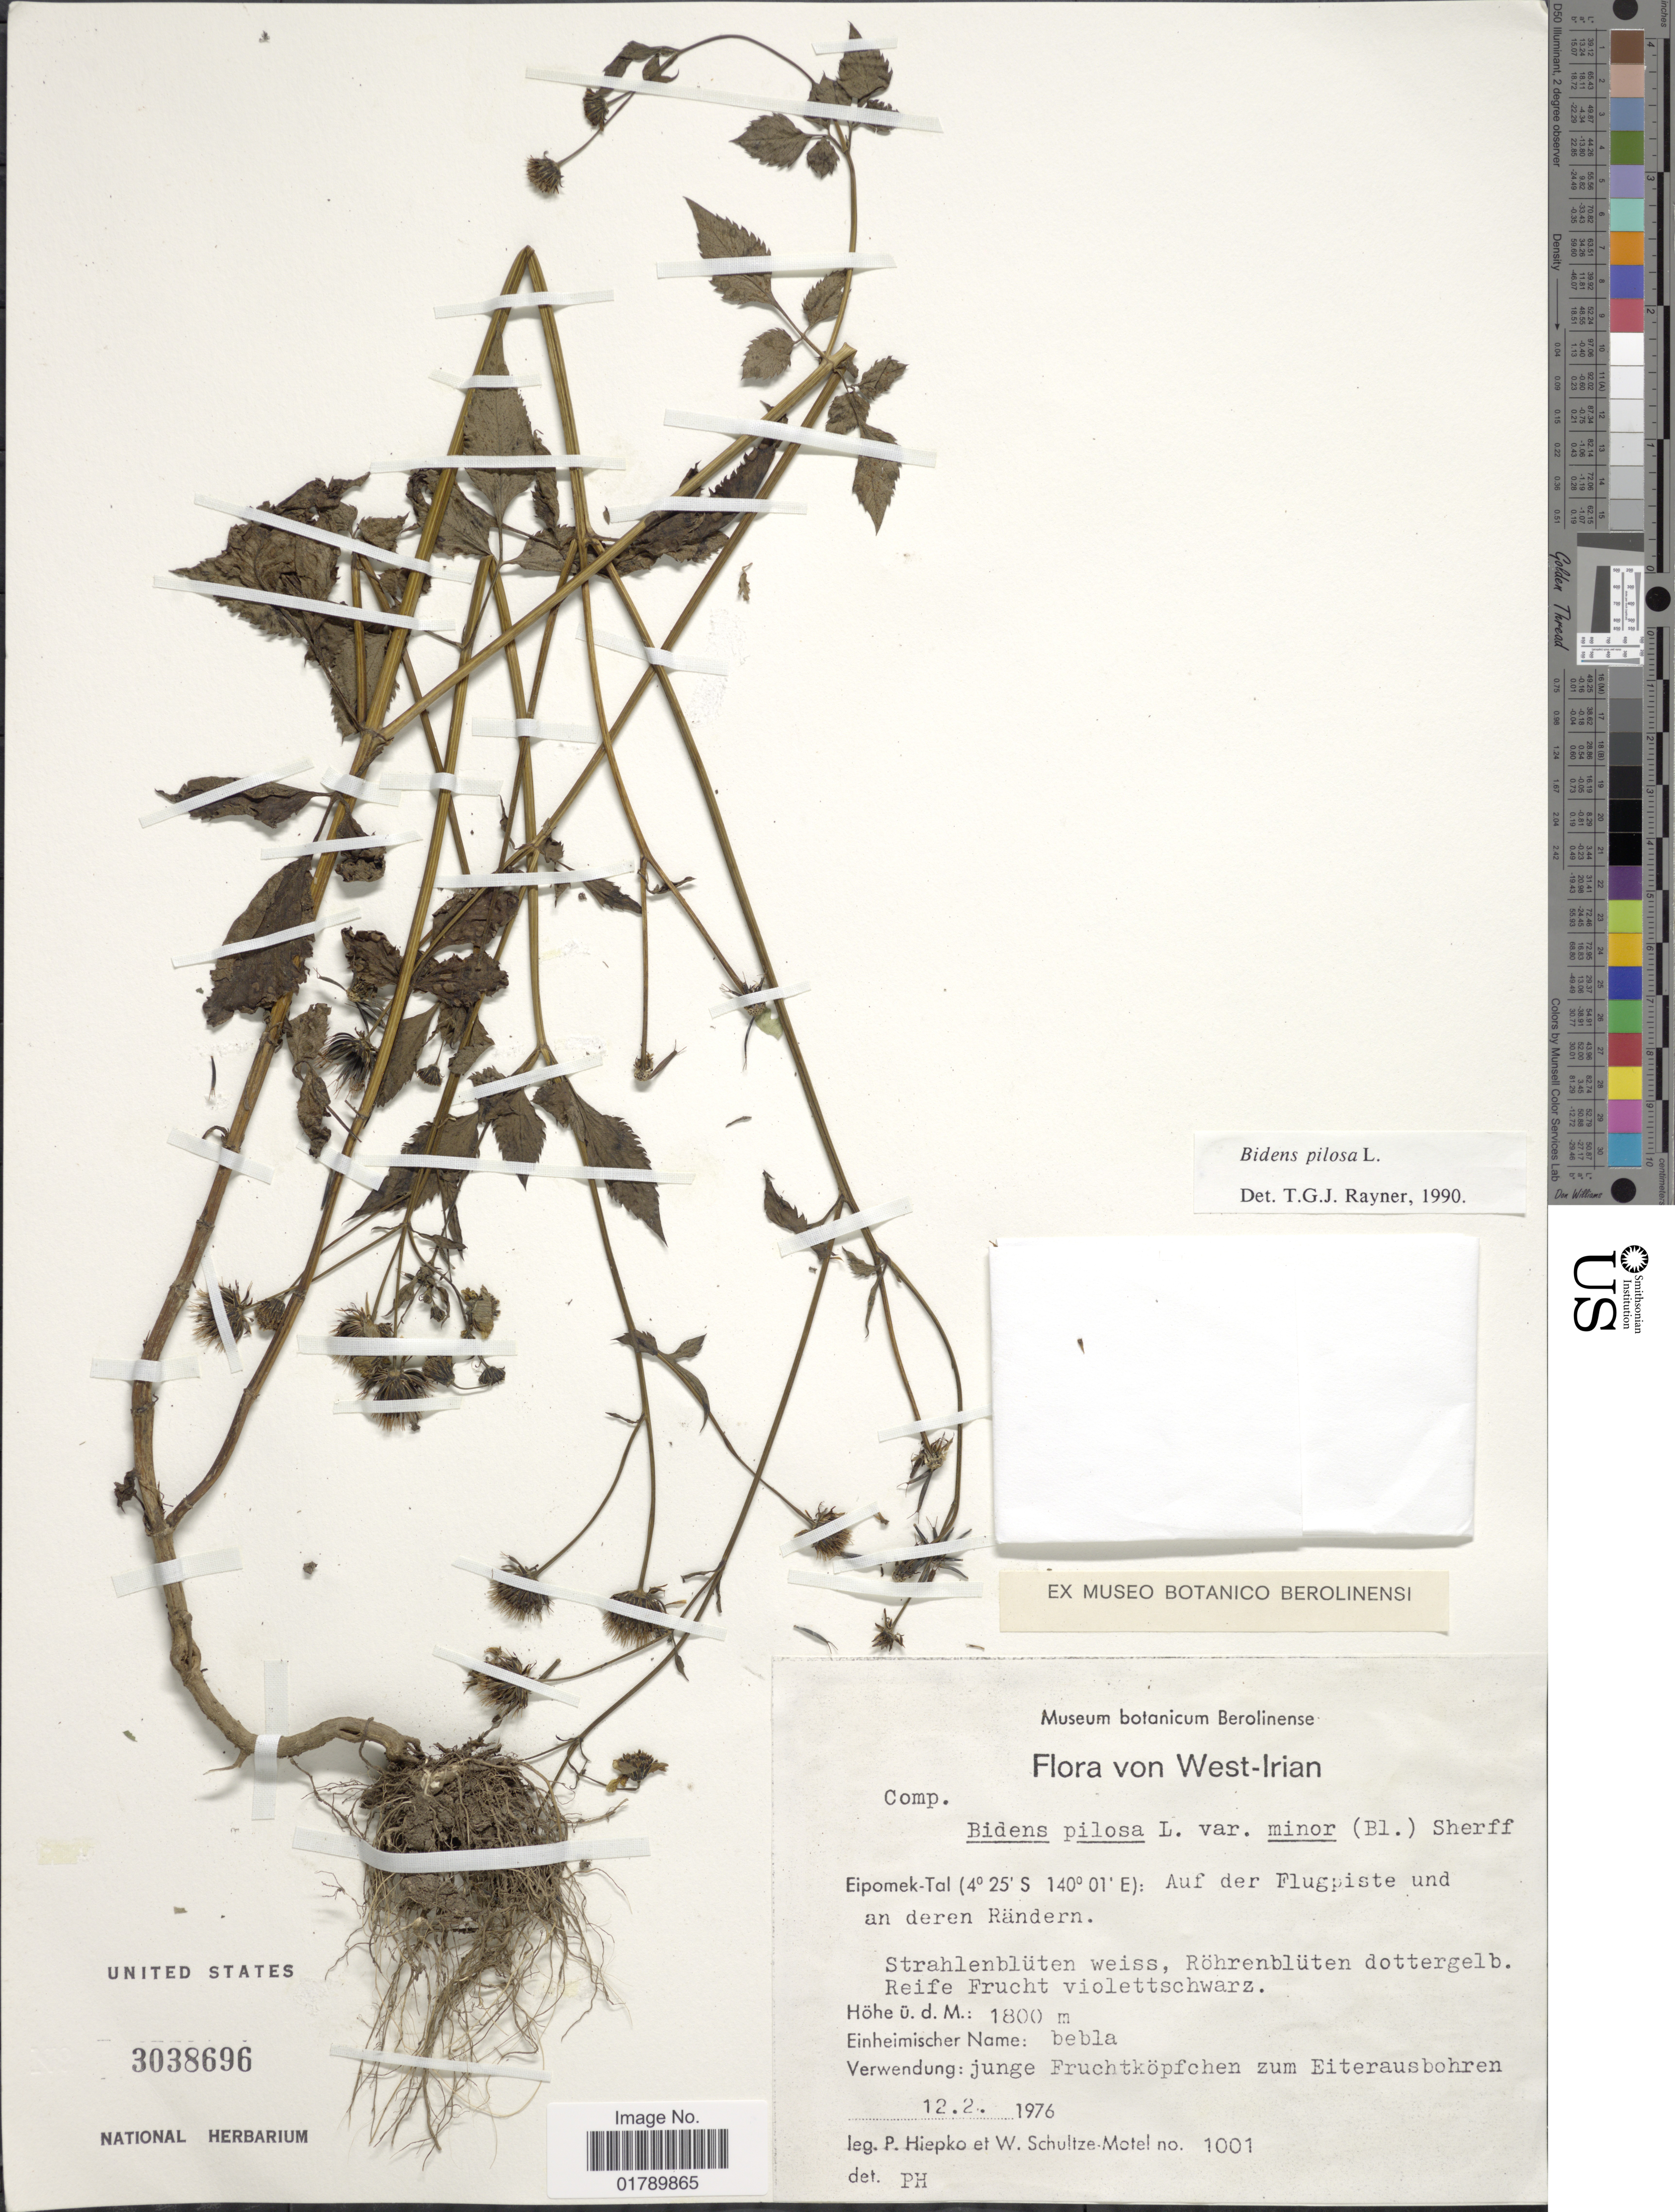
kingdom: Plantae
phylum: Tracheophyta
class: Magnoliopsida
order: Asterales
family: Asteraceae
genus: Bidens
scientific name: Bidens pilosa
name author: L.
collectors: P. H. Hiepko & W. Schultze-Motel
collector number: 1001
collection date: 1976-02-12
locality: West-Irina. Eipomek-Tal: Auf der Flugpiste und an deren Randern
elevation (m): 1800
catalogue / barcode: US 3038696